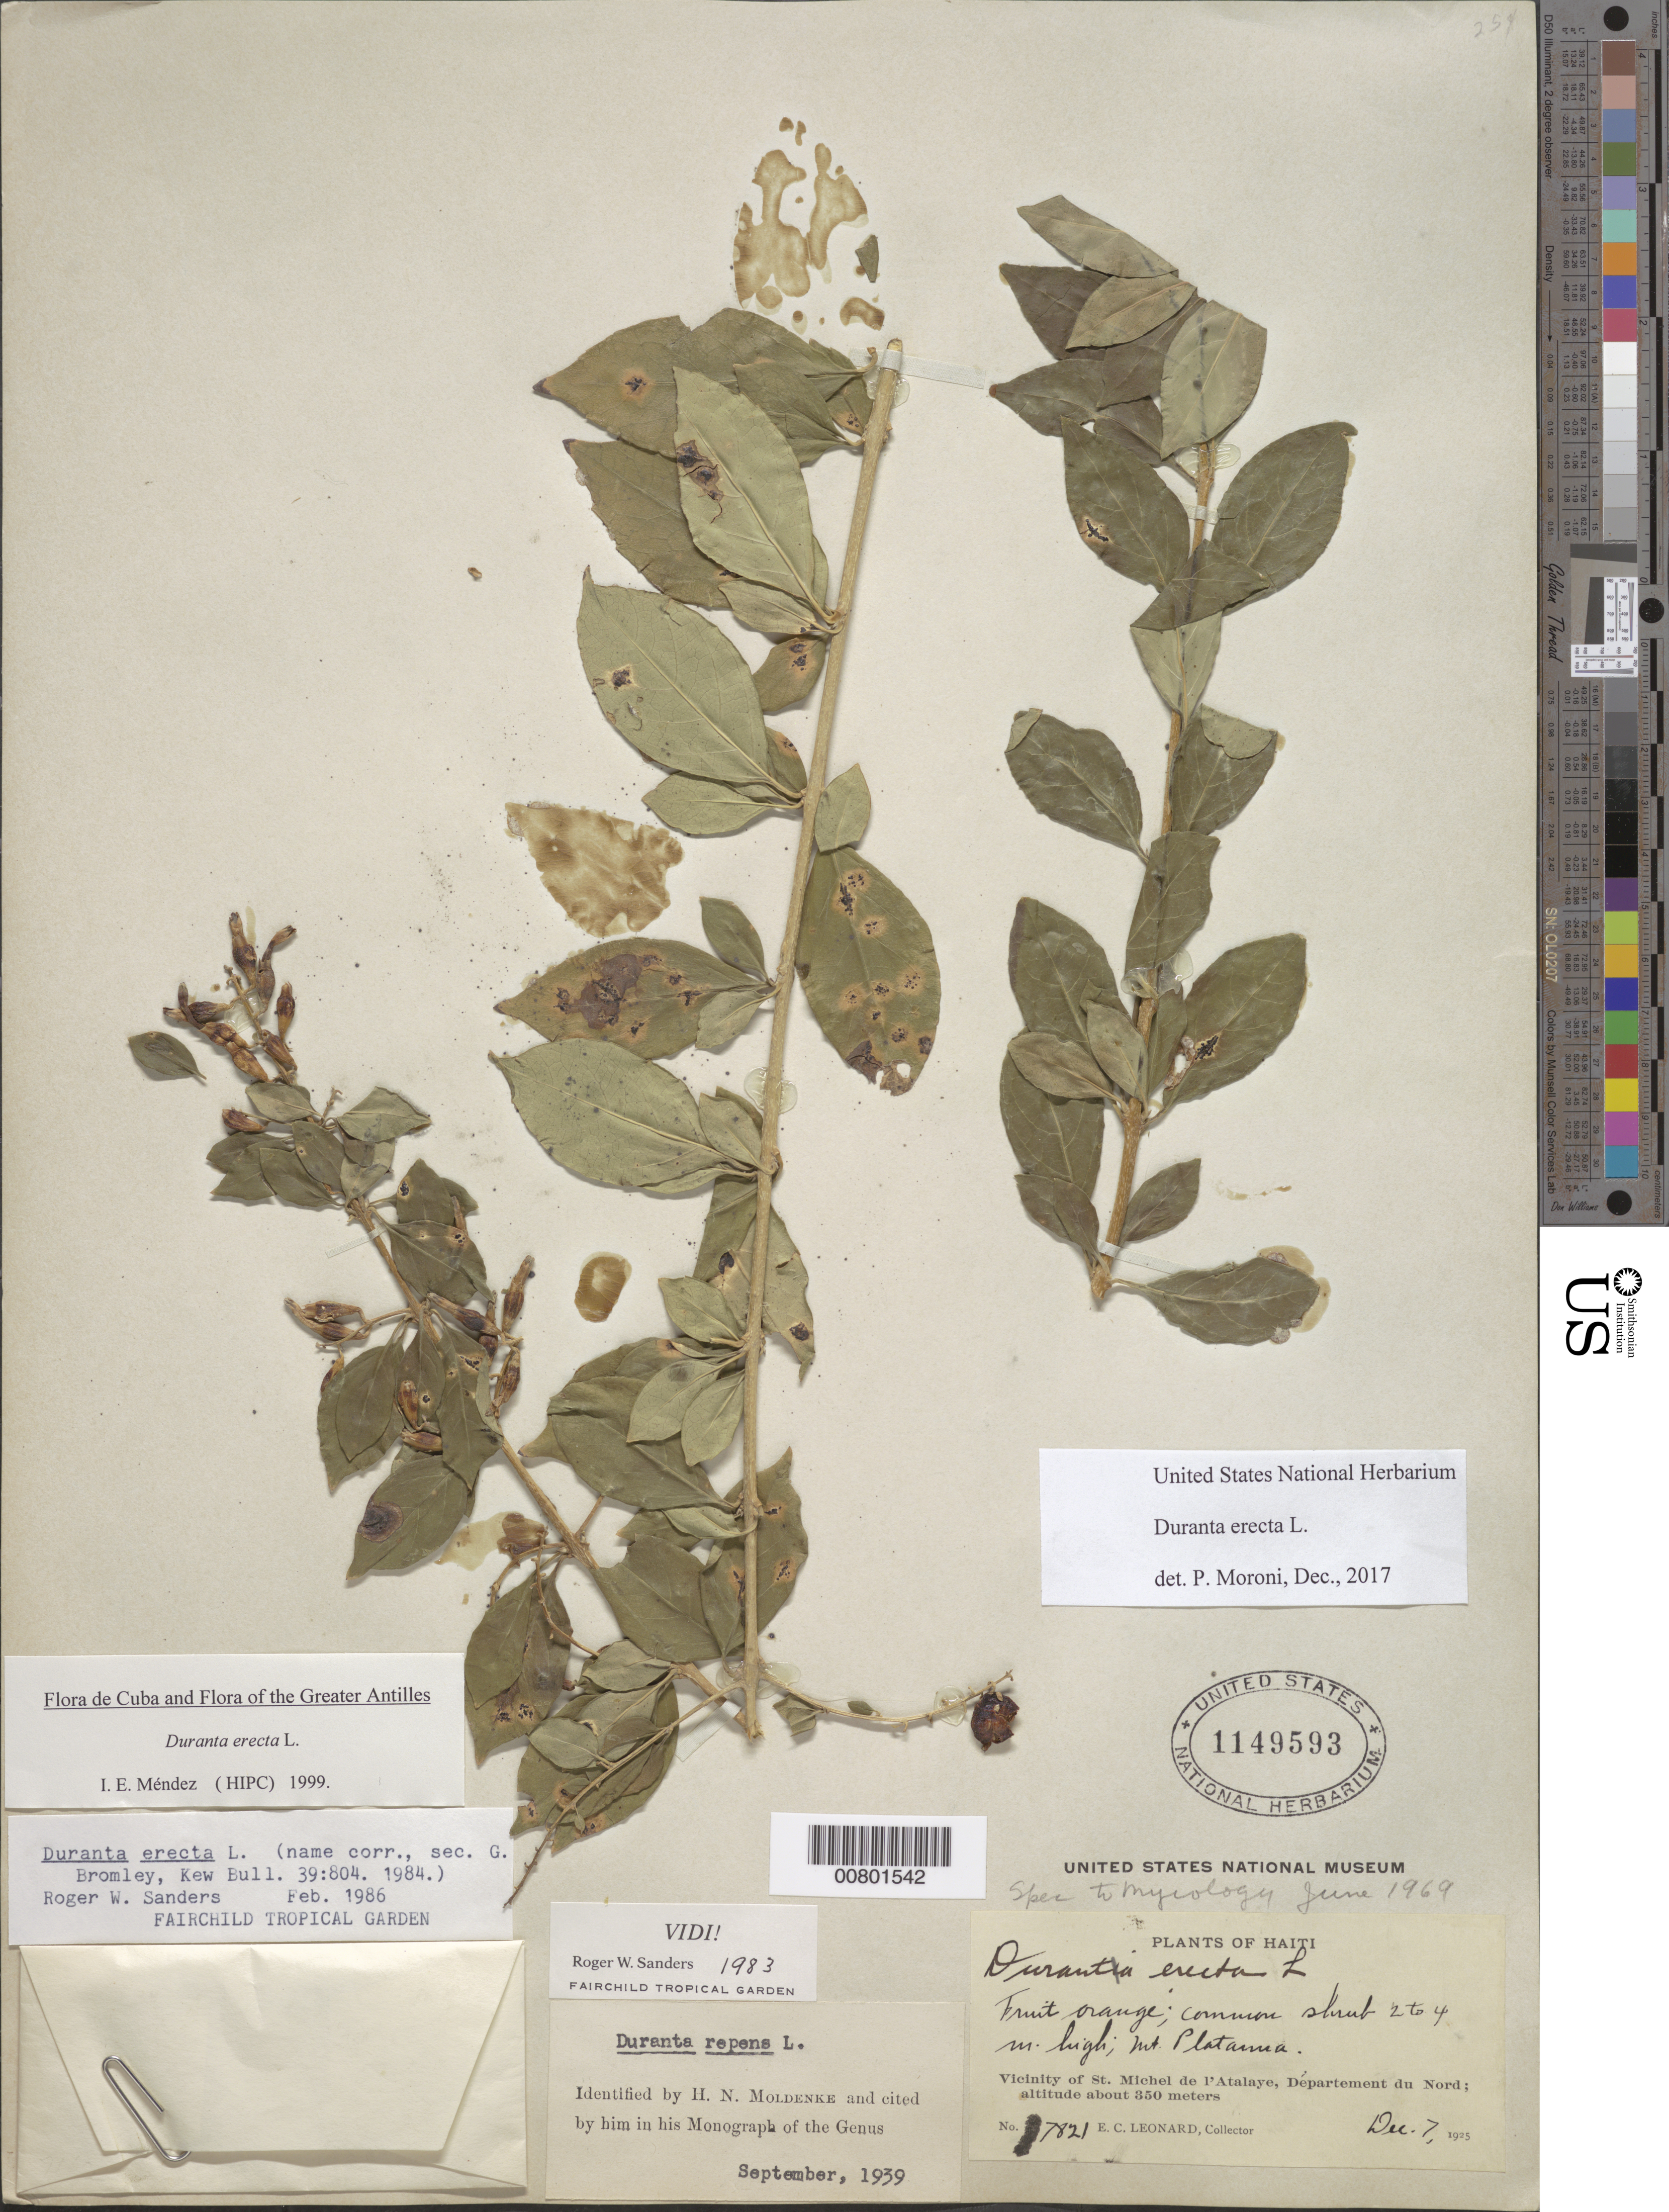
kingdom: Plantae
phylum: Tracheophyta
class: Magnoliopsida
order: Lamiales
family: Verbenaceae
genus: Duranta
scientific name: Duranta erecta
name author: L.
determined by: Méndez, Isidro E., (HIPC)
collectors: E. C. Leonard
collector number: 7821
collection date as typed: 07 Dec 1925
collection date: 1925-12-07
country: Haiti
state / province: Artibonite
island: Hispaniola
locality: Vicinity of St. Michel de l'Atalaye, Mt. Platanna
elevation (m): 350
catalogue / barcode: US 1149593